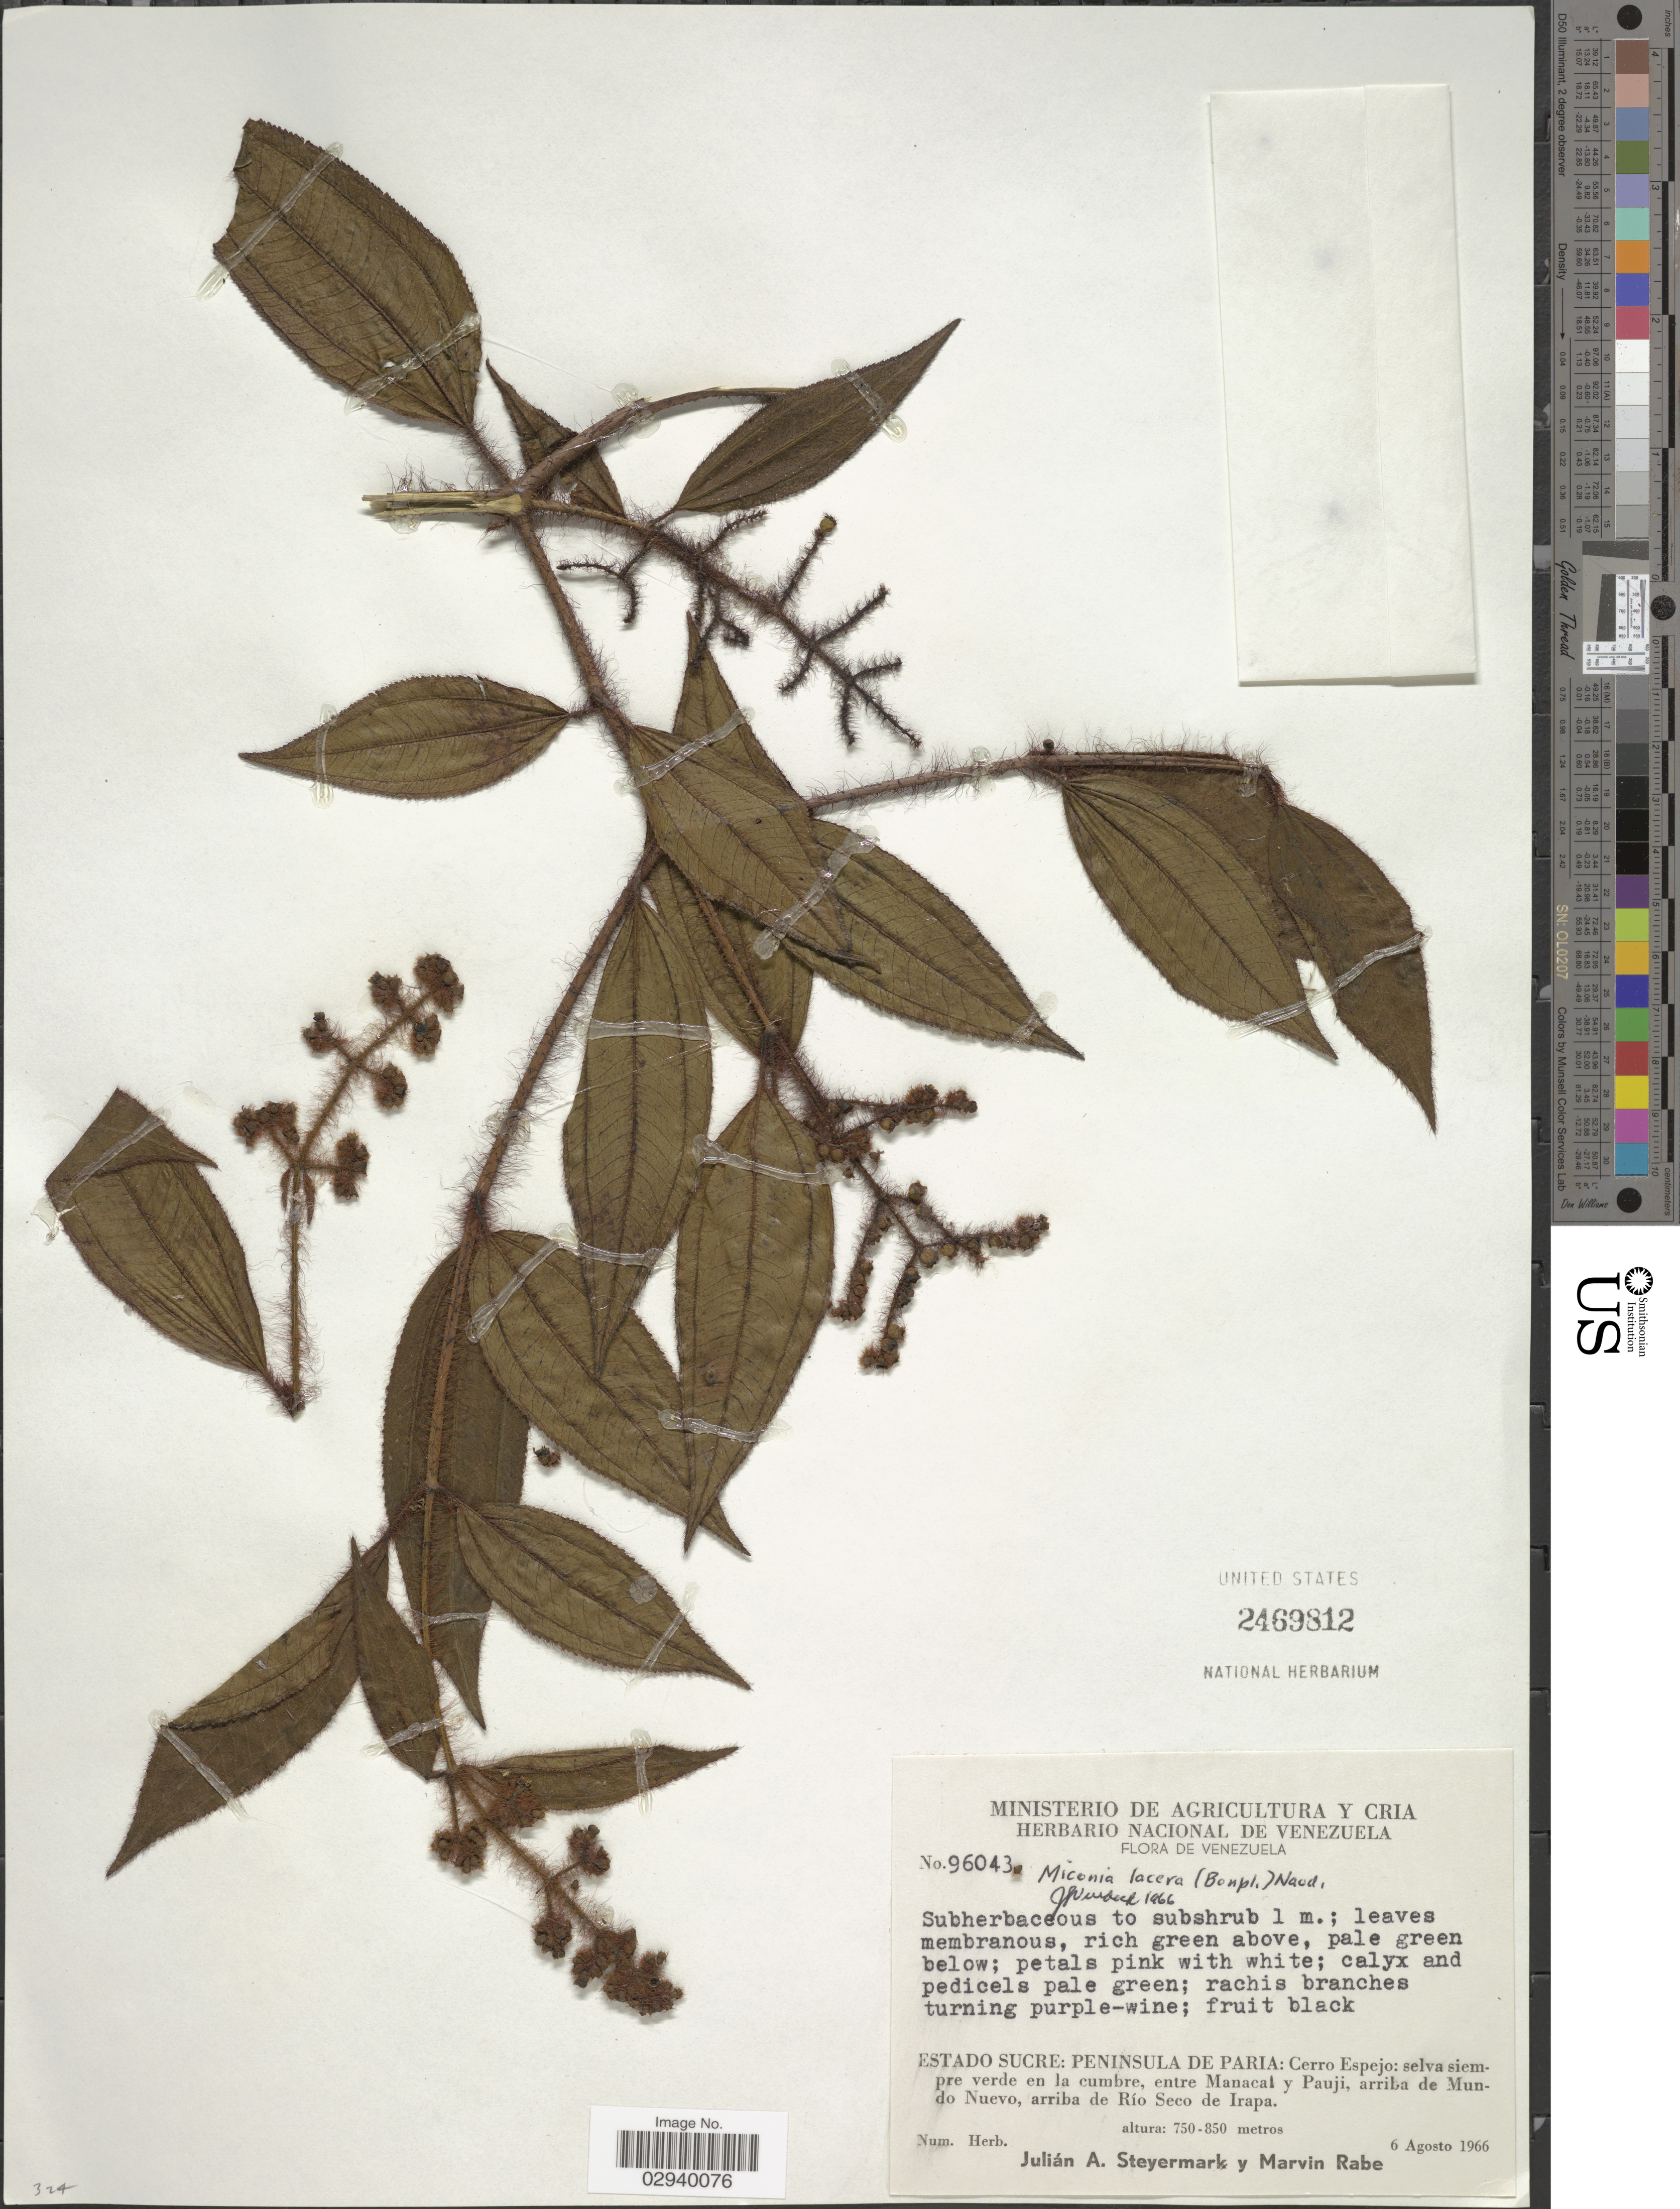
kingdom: Plantae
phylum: Tracheophyta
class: Magnoliopsida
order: Myrtales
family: Melastomataceae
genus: Miconia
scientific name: Miconia lacera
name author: (Bonpl.) Naudin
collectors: J. Steyermark & M. Rabe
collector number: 96043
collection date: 1966-08-06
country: Venezuela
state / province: Sucre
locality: Peninsula de Paria: Cerro Espejo: selva siempre verde en la cumbre, entre Manacal y Pauji, arriba de Mundo Nuevo, arriba de Mundo Nuevo, arriba de Río Seco de Irapa.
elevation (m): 750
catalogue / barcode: US 2469812